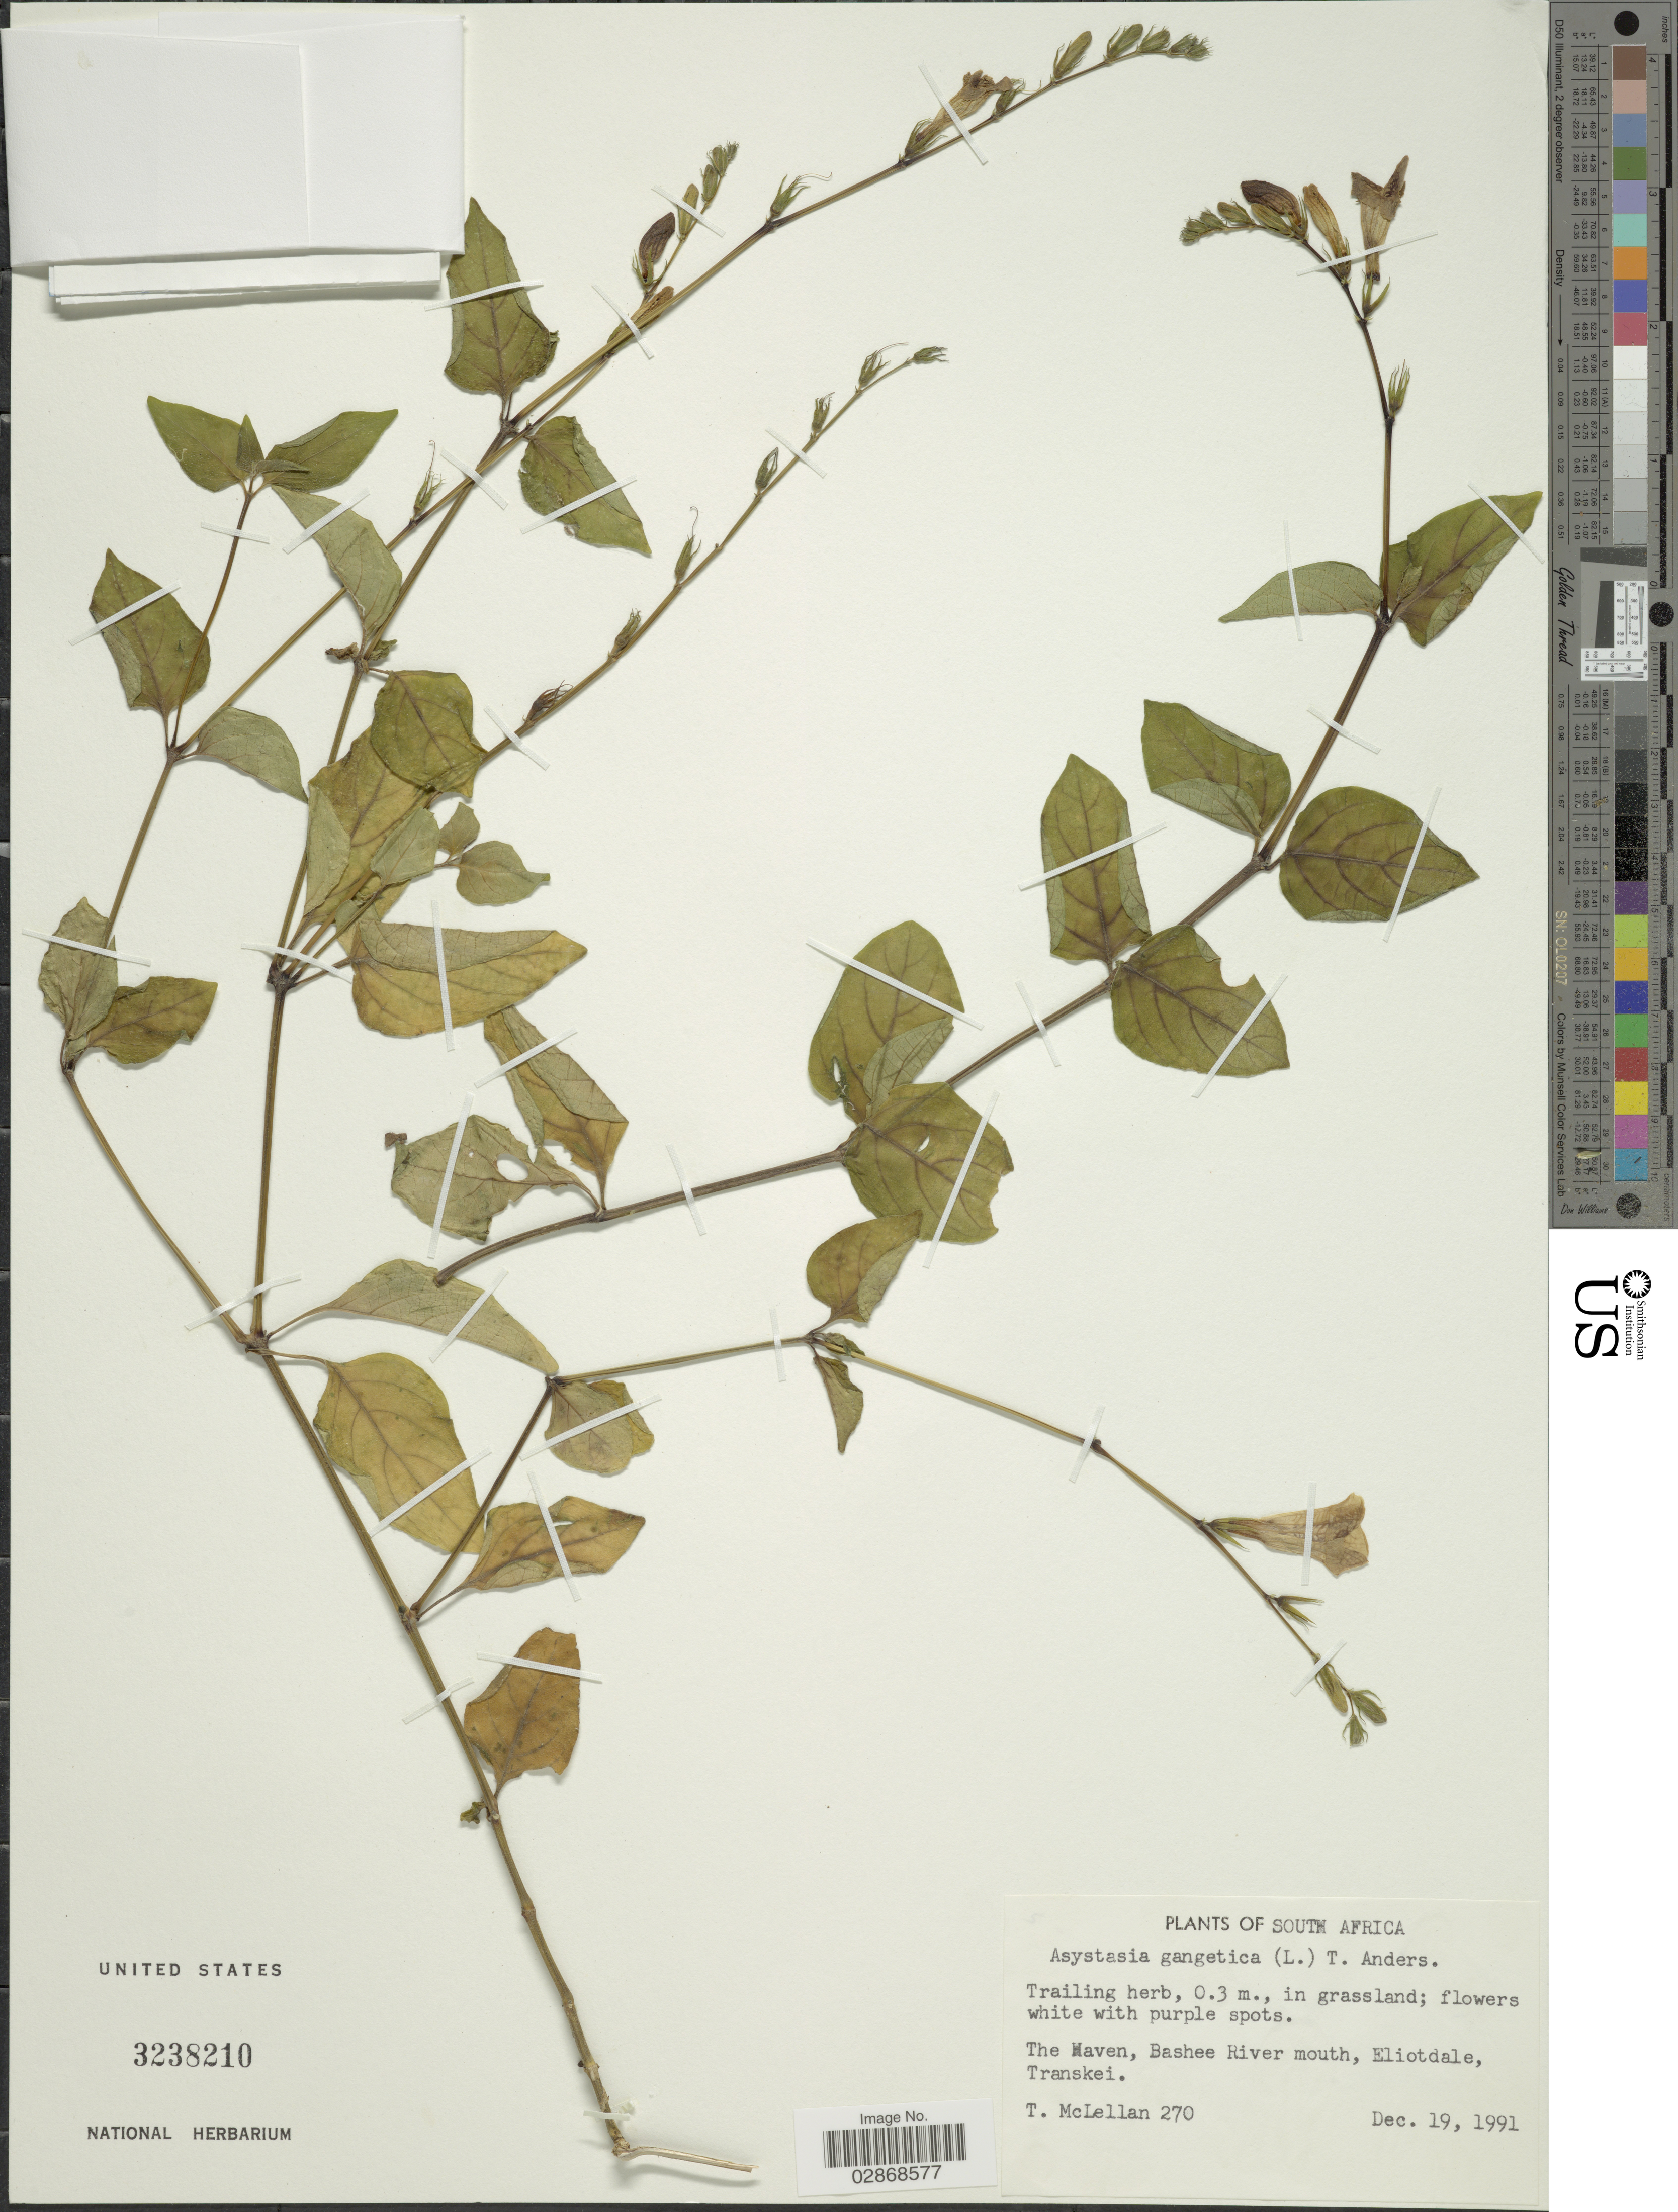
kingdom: Plantae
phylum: Tracheophyta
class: Magnoliopsida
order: Lamiales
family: Acanthaceae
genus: Asystasia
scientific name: Asystasia coromandeliana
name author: Nees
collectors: T. McLellan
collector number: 270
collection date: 1991-12-19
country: South Africa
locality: The Haven, Bashee River mouth, Eliotdale, Transkei.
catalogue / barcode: US 3238210